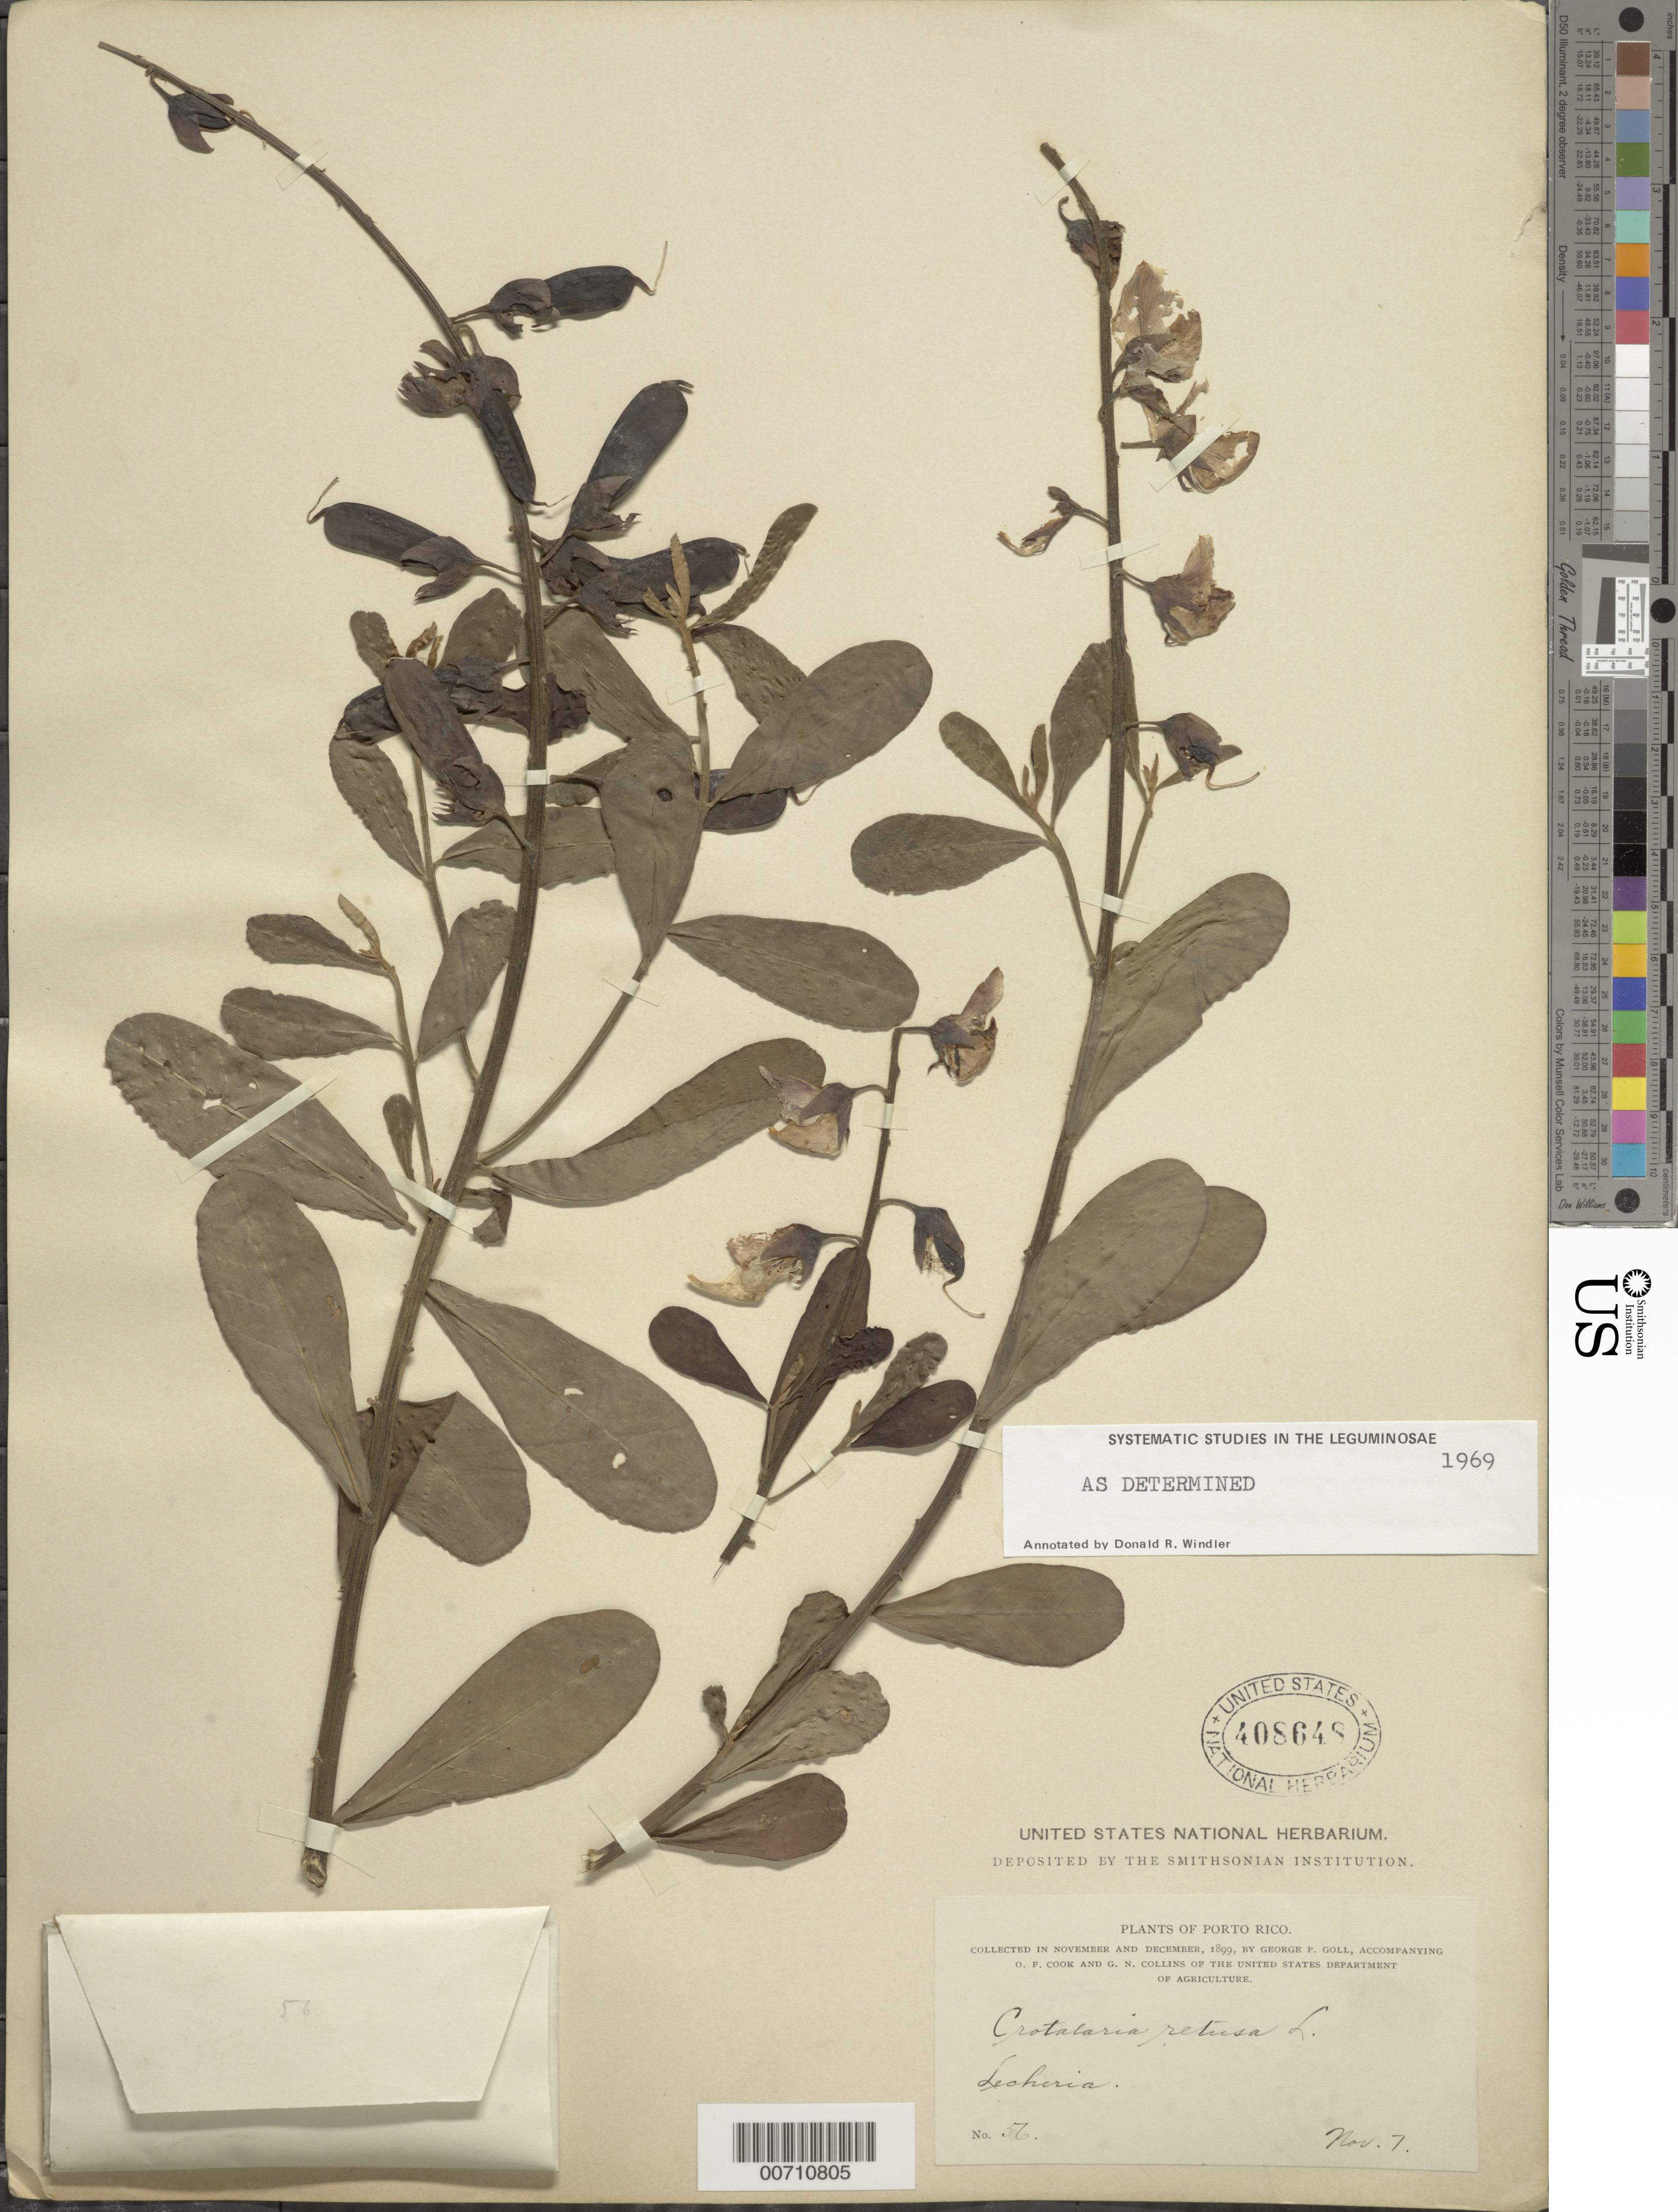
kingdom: Plantae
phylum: Tracheophyta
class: Magnoliopsida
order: Fabales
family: Fabaceae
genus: Crotalaria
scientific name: Crotalaria retusa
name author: L.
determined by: Windler, D. R.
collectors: G. Goll, O. F. Cook & G. Collins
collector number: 56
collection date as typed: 07 Nov 1899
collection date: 1899-11-07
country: Puerto Rico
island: Greater Antilles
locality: Lecheria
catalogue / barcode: US 408648